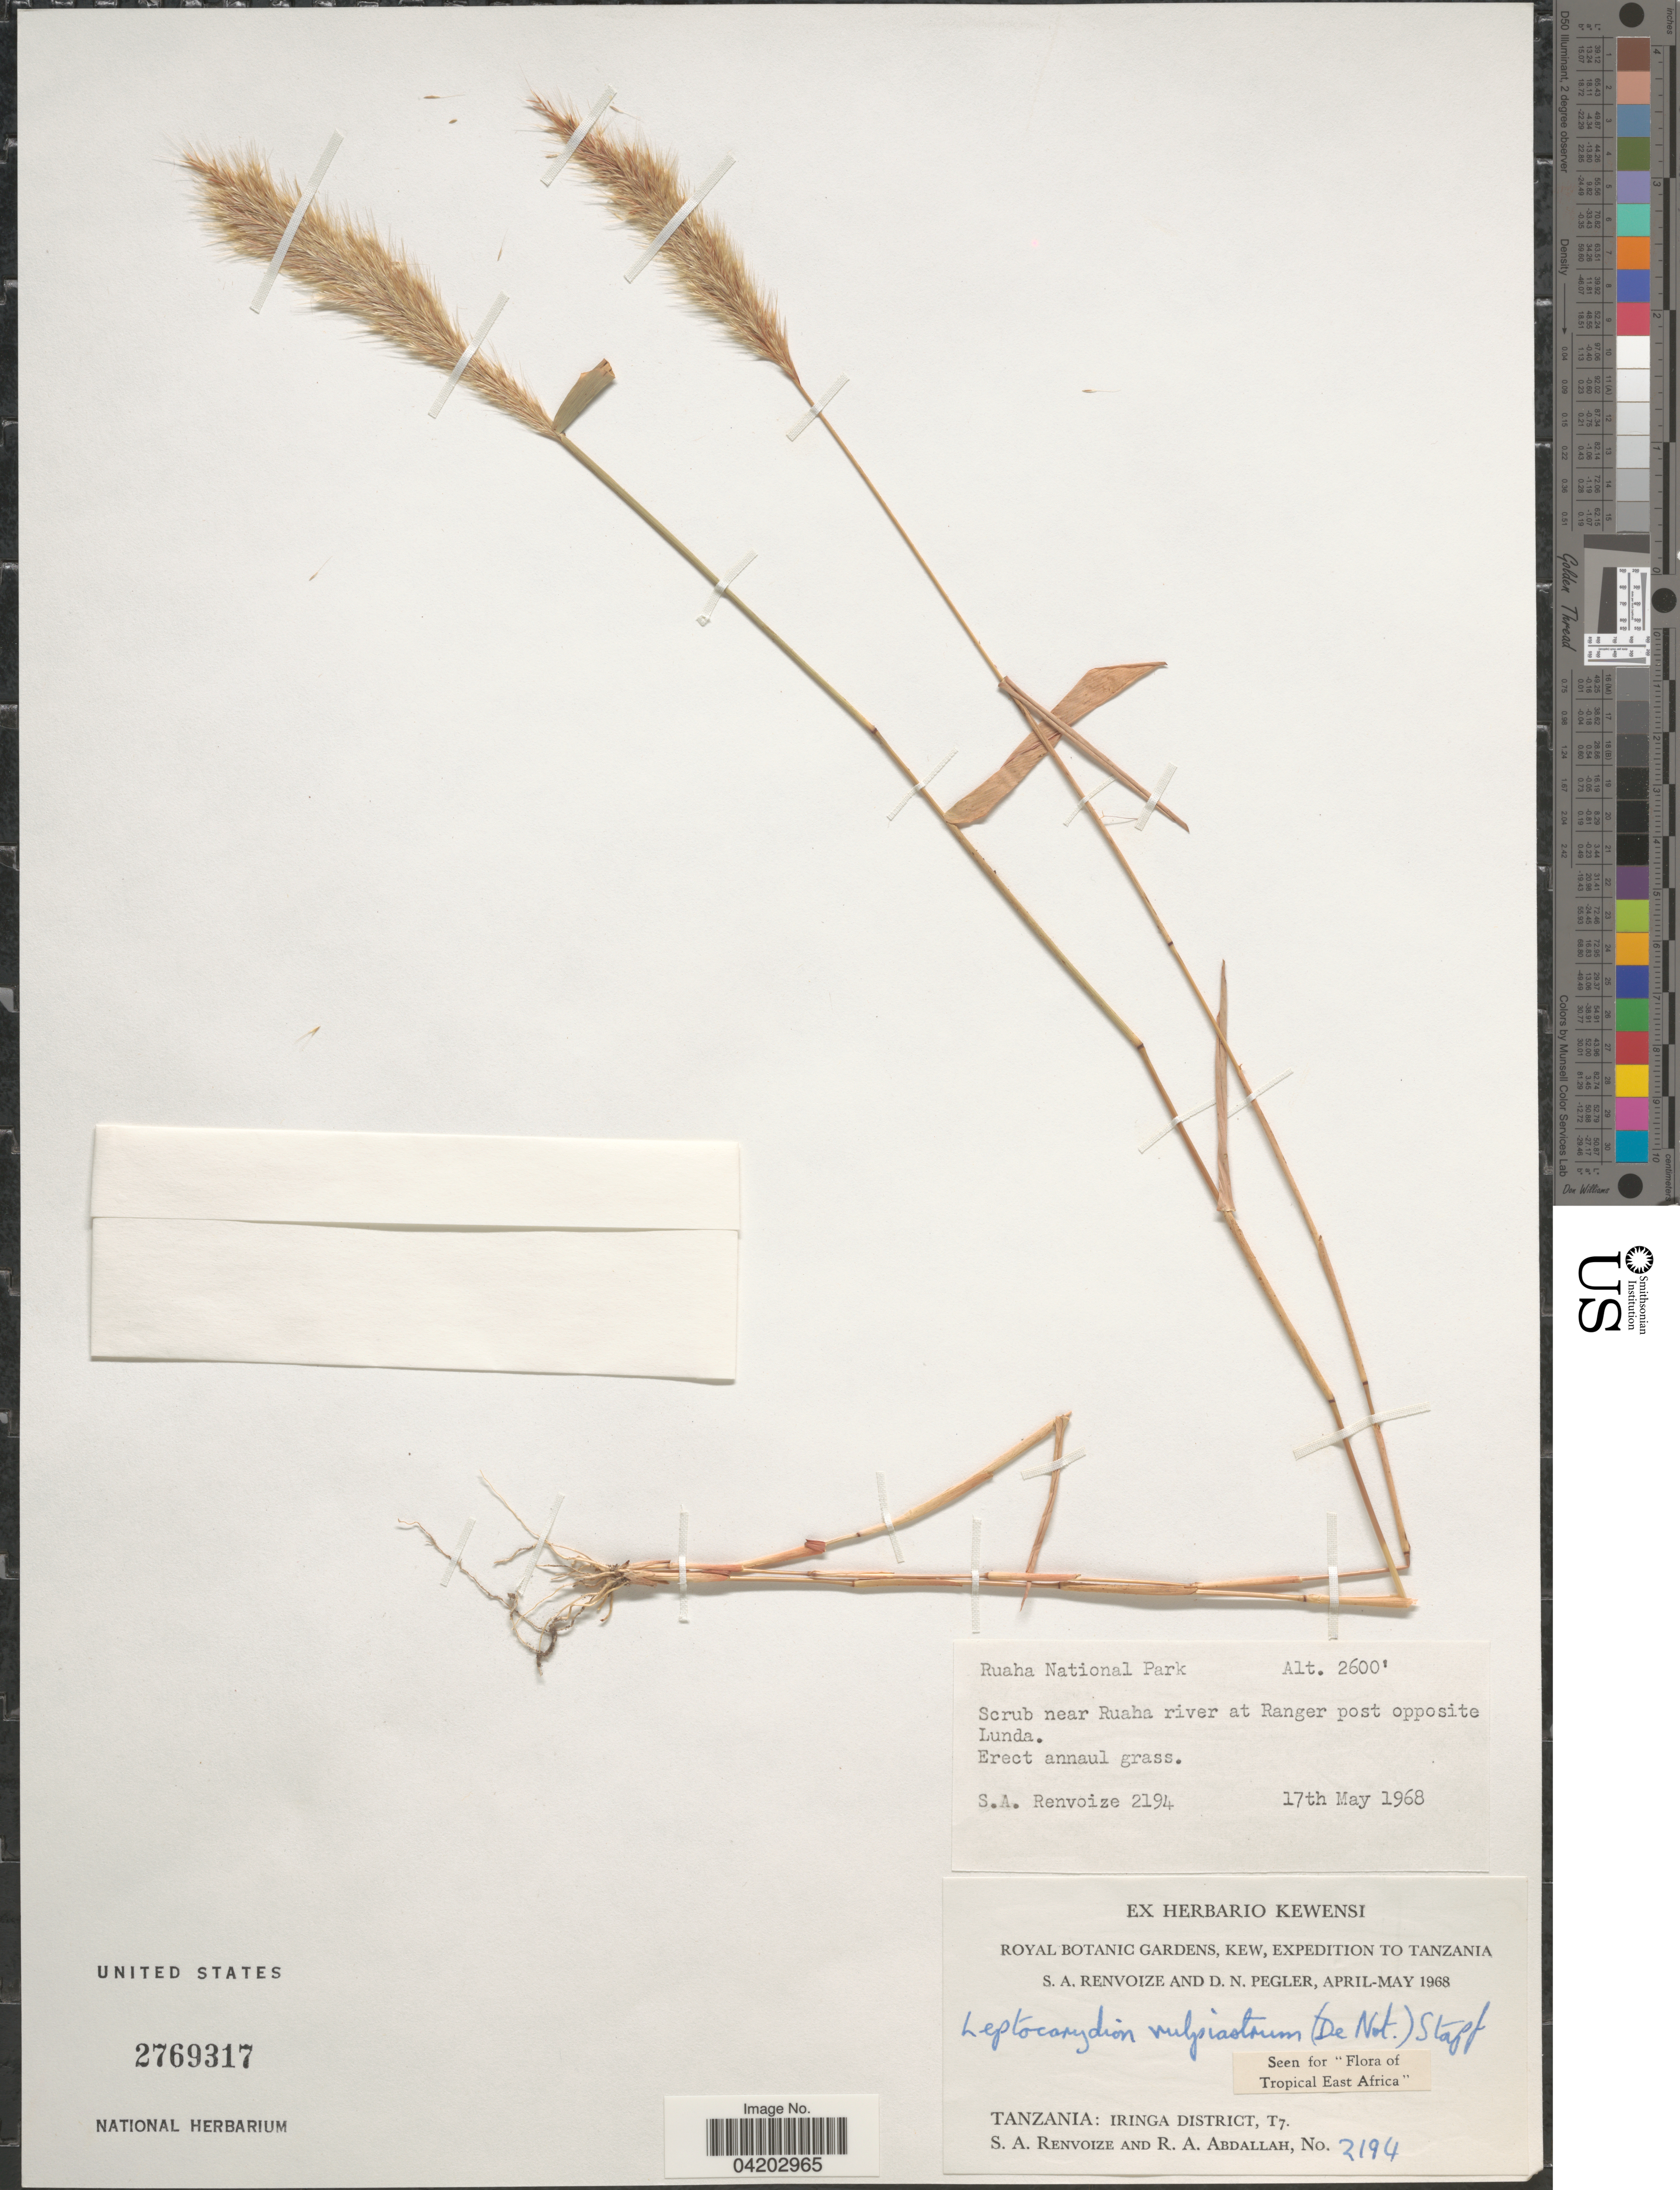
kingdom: Plantae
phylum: Tracheophyta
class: Liliopsida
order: Poales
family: Poaceae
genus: Leptocarydion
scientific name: Leptocarydion vulpiastrum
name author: (De Not.) Stapf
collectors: S. A. Renvoize & R. Abdallah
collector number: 2194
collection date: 1968-05-17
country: Tanzania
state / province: Iringa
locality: Royal Botanic Gardens, Kew, Expedition to Tanzania S. A. Renvoize and D. N. Pegler, April-May 1968. Iringa District, T7. Ruaha National Park. Scrub near Ruaha river at Ranger post opposite Lunda.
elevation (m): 792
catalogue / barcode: US 2769317